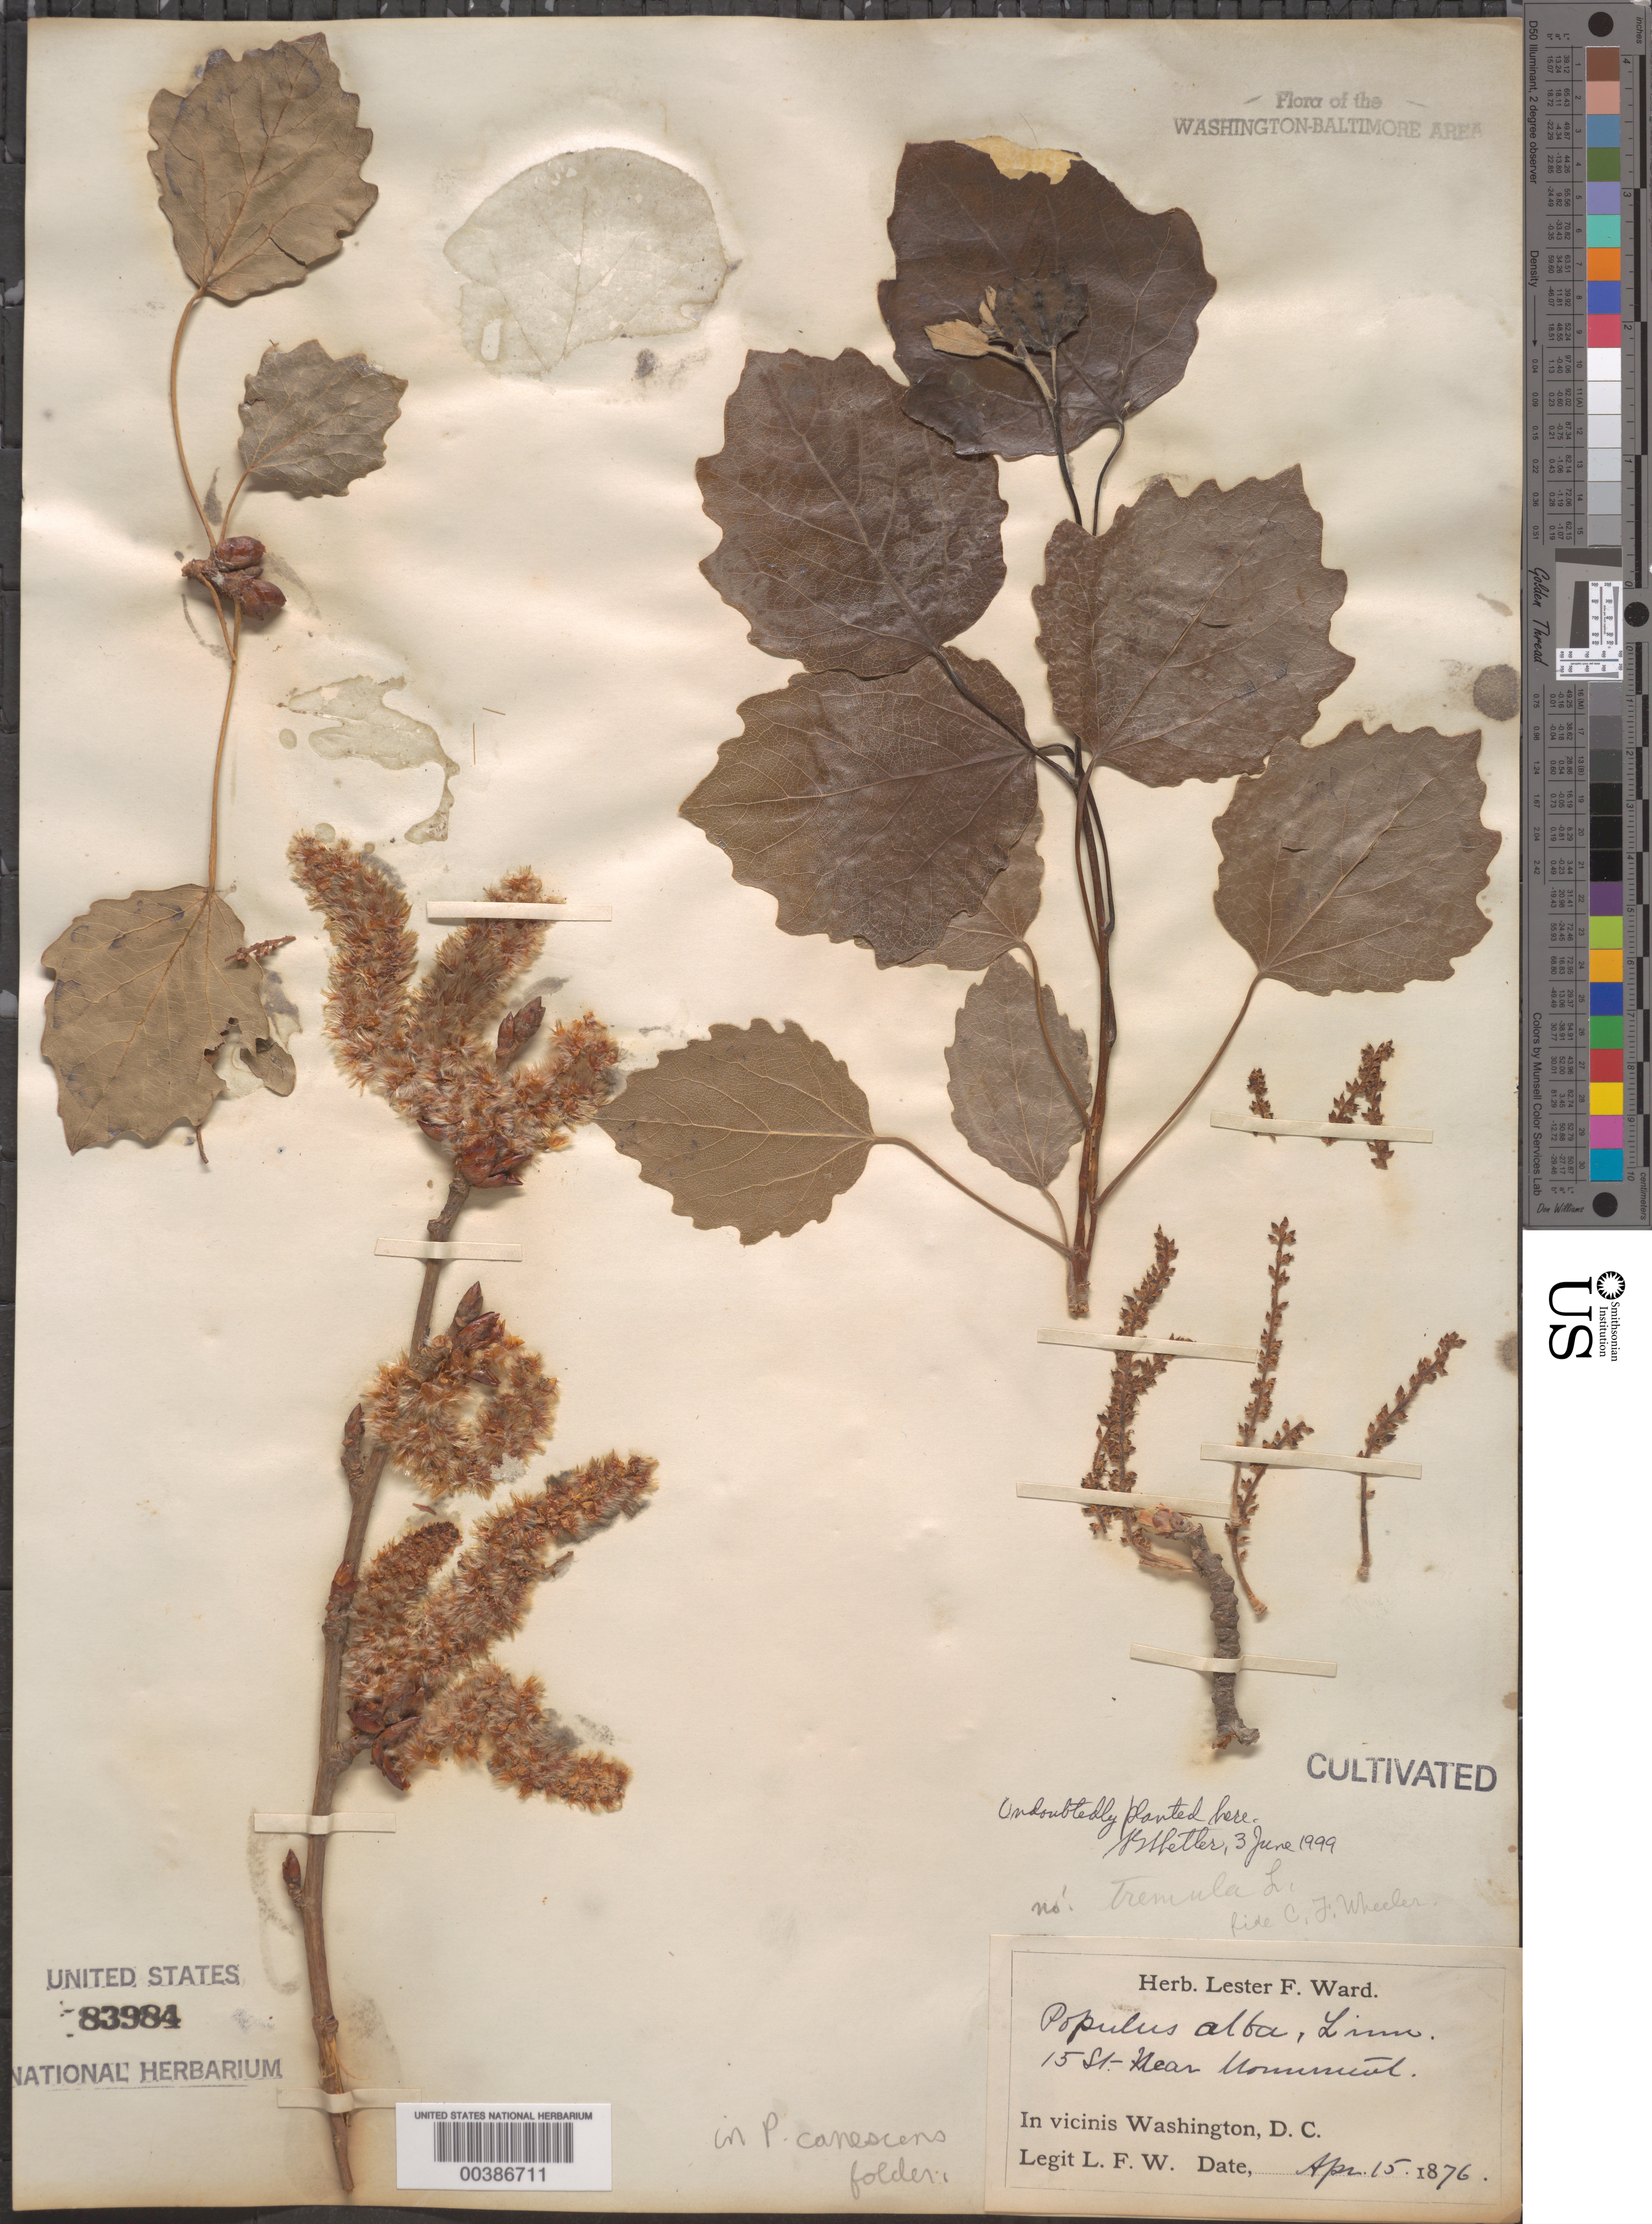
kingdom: Plantae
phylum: Tracheophyta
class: Magnoliopsida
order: Malpighiales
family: Salicaceae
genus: Populus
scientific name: Populus x canescens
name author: (Aiton) Sm.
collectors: L. F. Ward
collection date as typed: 15 Apr 1876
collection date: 1876-04-15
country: United States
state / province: District of Columbia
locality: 15 St. Monument vicinity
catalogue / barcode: US 83984